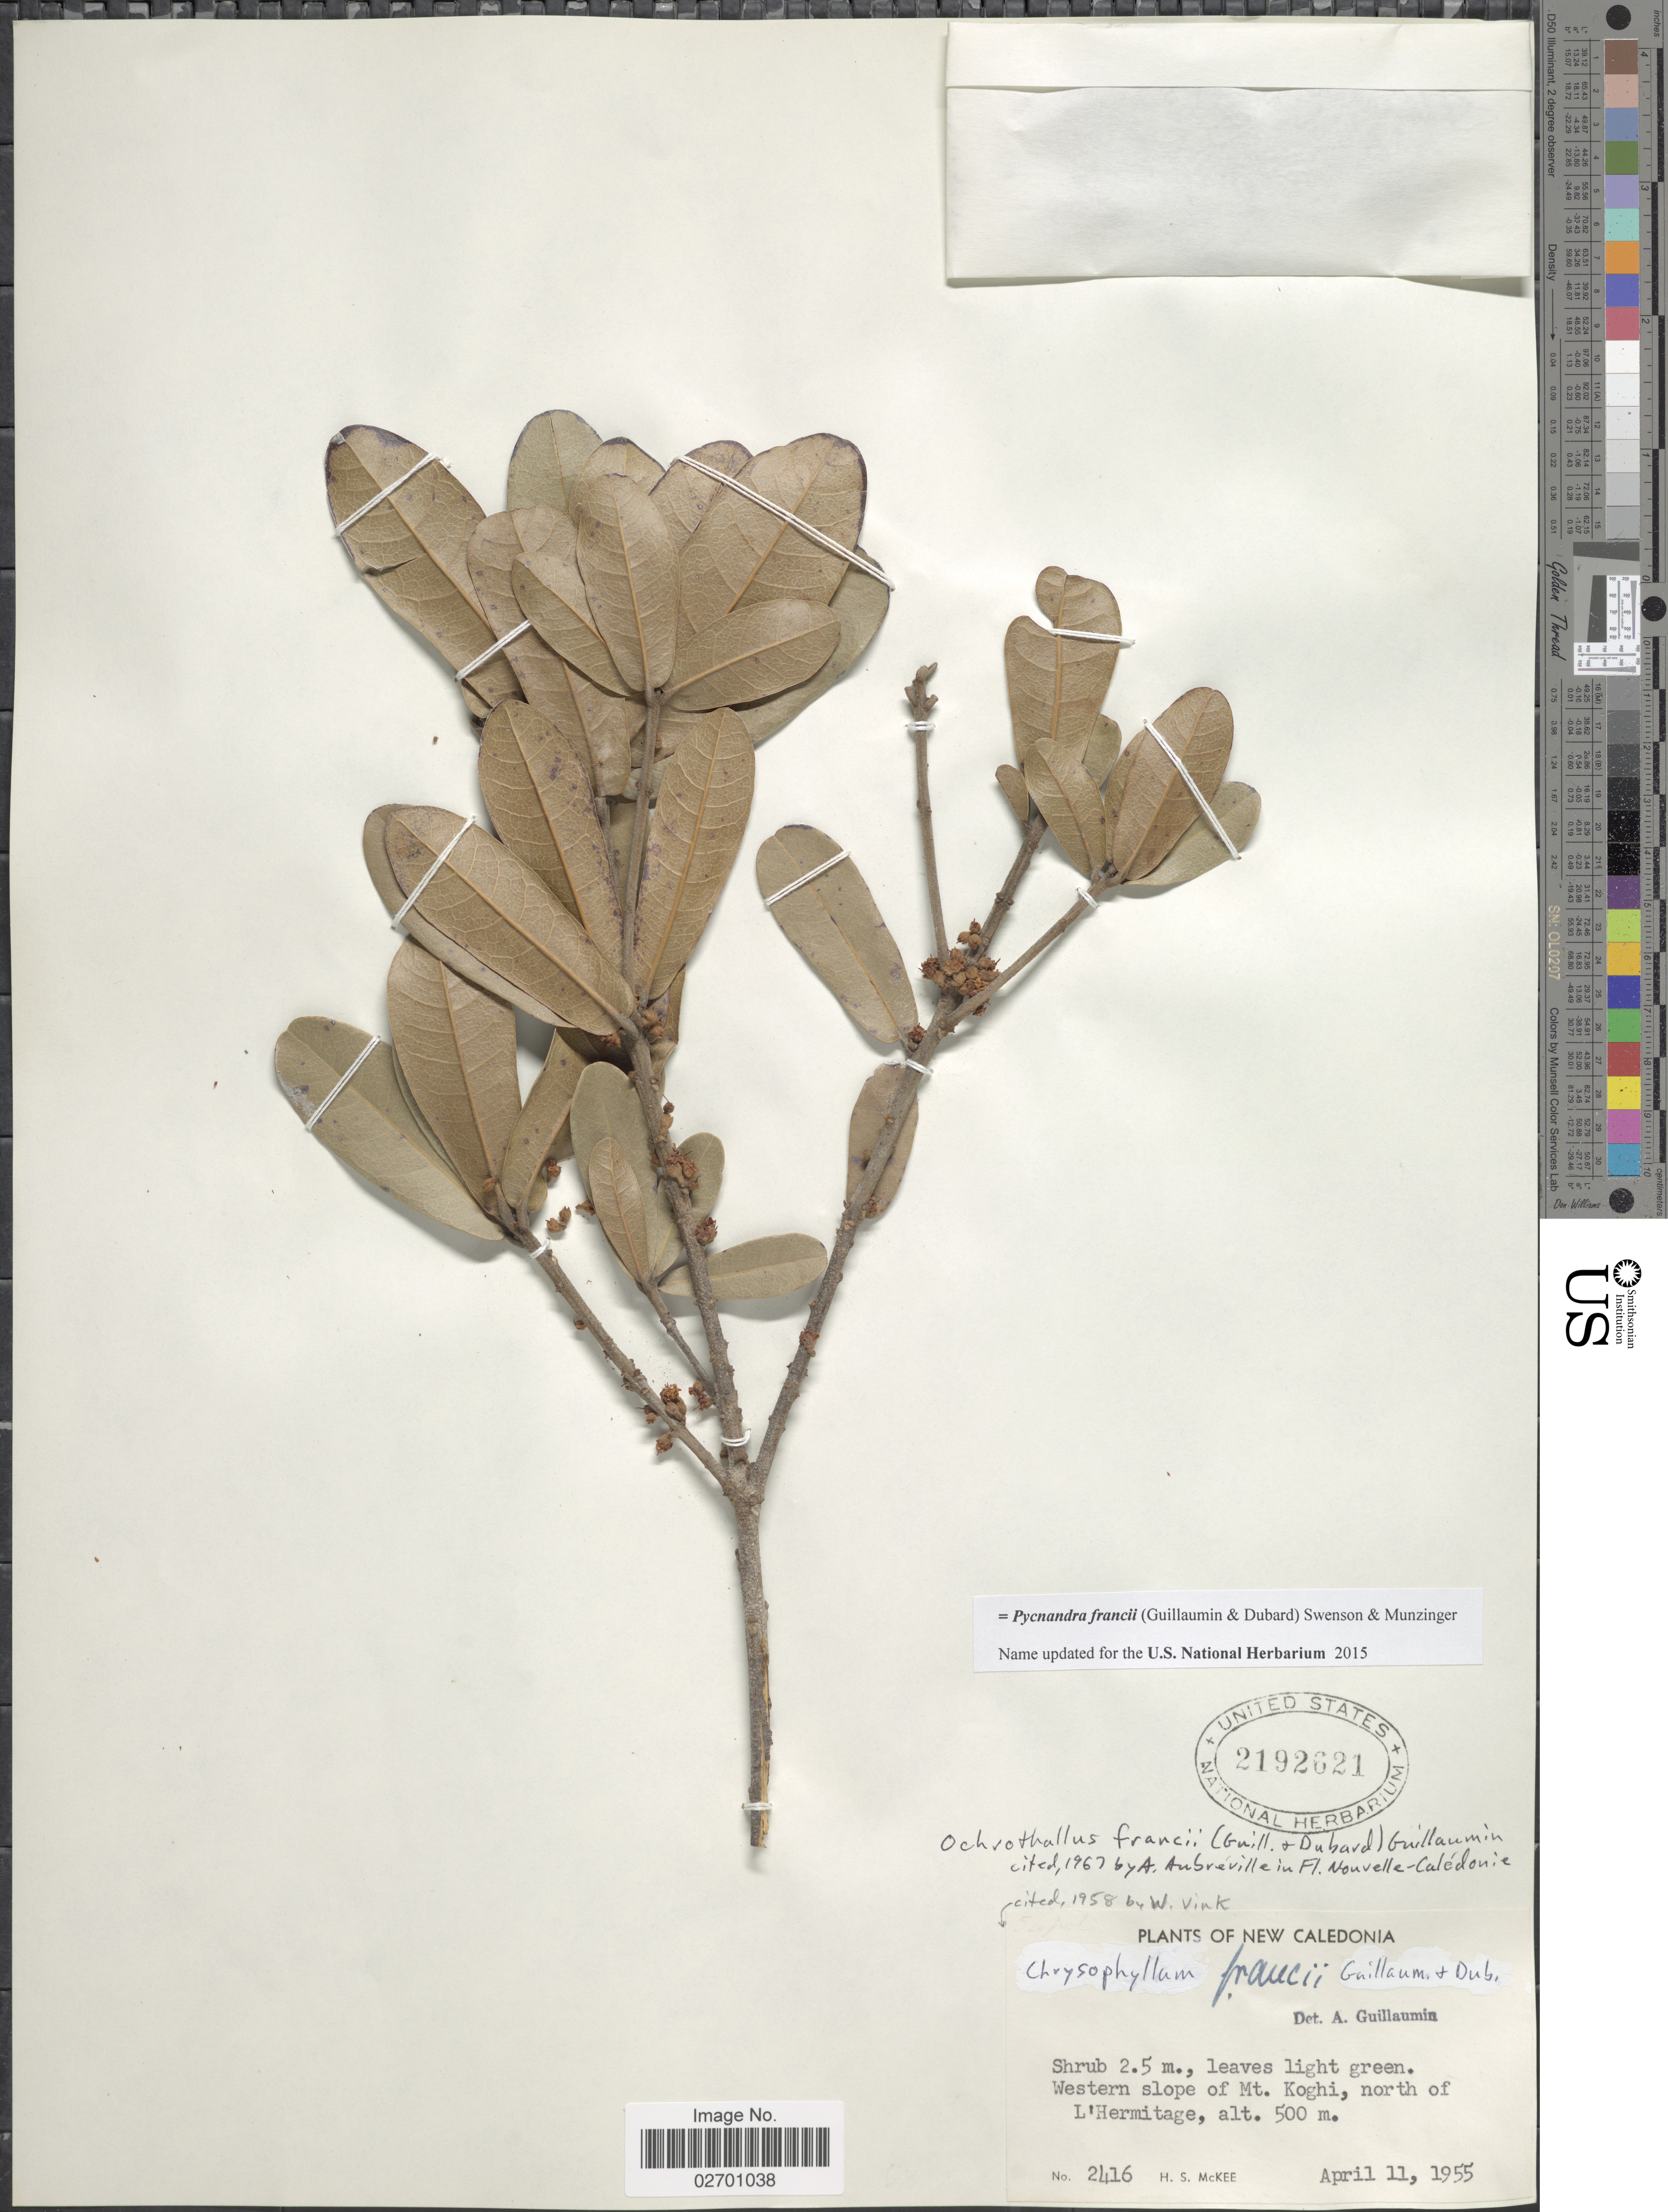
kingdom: Plantae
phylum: Tracheophyta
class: Magnoliopsida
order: Ericales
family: Sapotaceae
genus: Pycnandra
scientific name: Pycnandra francii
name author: (Guillaumin & Dubard) Swenson & Munzinger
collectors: H. S. McKee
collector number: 2416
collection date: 1955-04-11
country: New Caledonia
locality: Western slope of Mt. Koghi, north of L'Hermitage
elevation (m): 500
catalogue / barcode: US 2192621